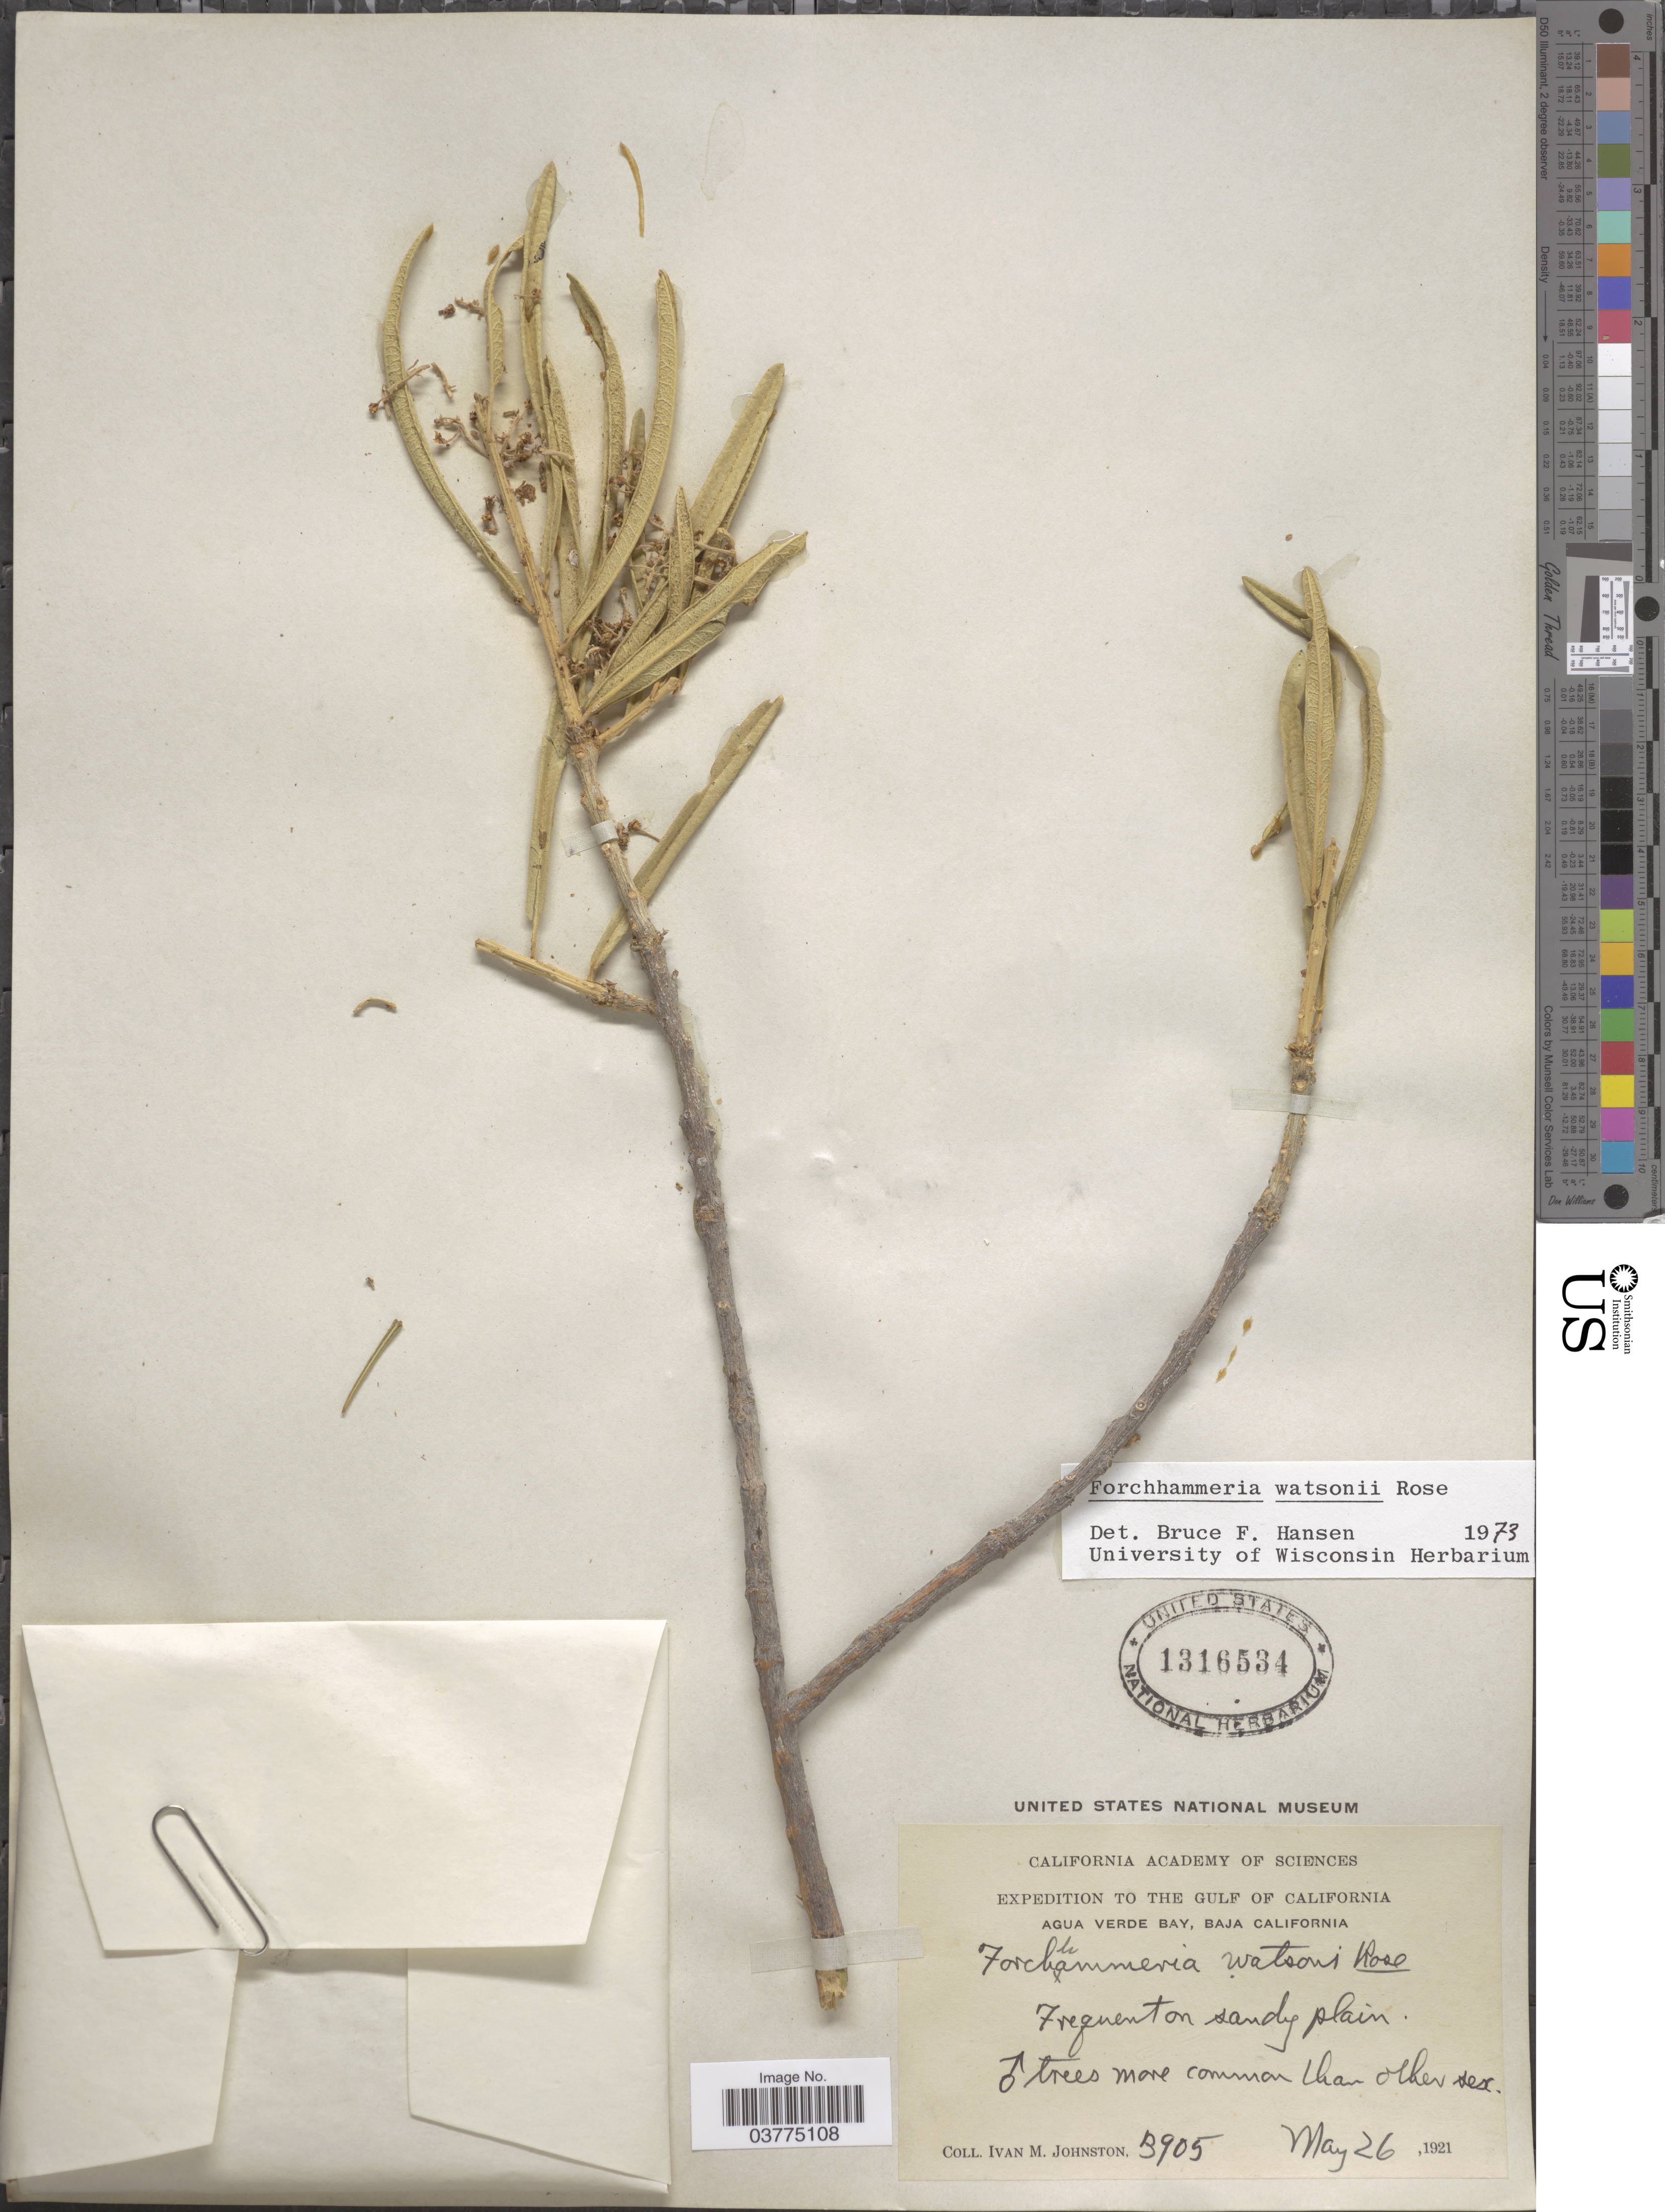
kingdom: Plantae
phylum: Tracheophyta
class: Magnoliopsida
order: Brassicales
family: Stixaceae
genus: Forchhammeria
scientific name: Forchhammeria watsonii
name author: Rose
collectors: I.M. Johnston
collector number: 3905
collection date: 1921-05-26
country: Mexico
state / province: Baja California Sur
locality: The Gulf of California. Agua Verde Bay.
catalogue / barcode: US 1316534